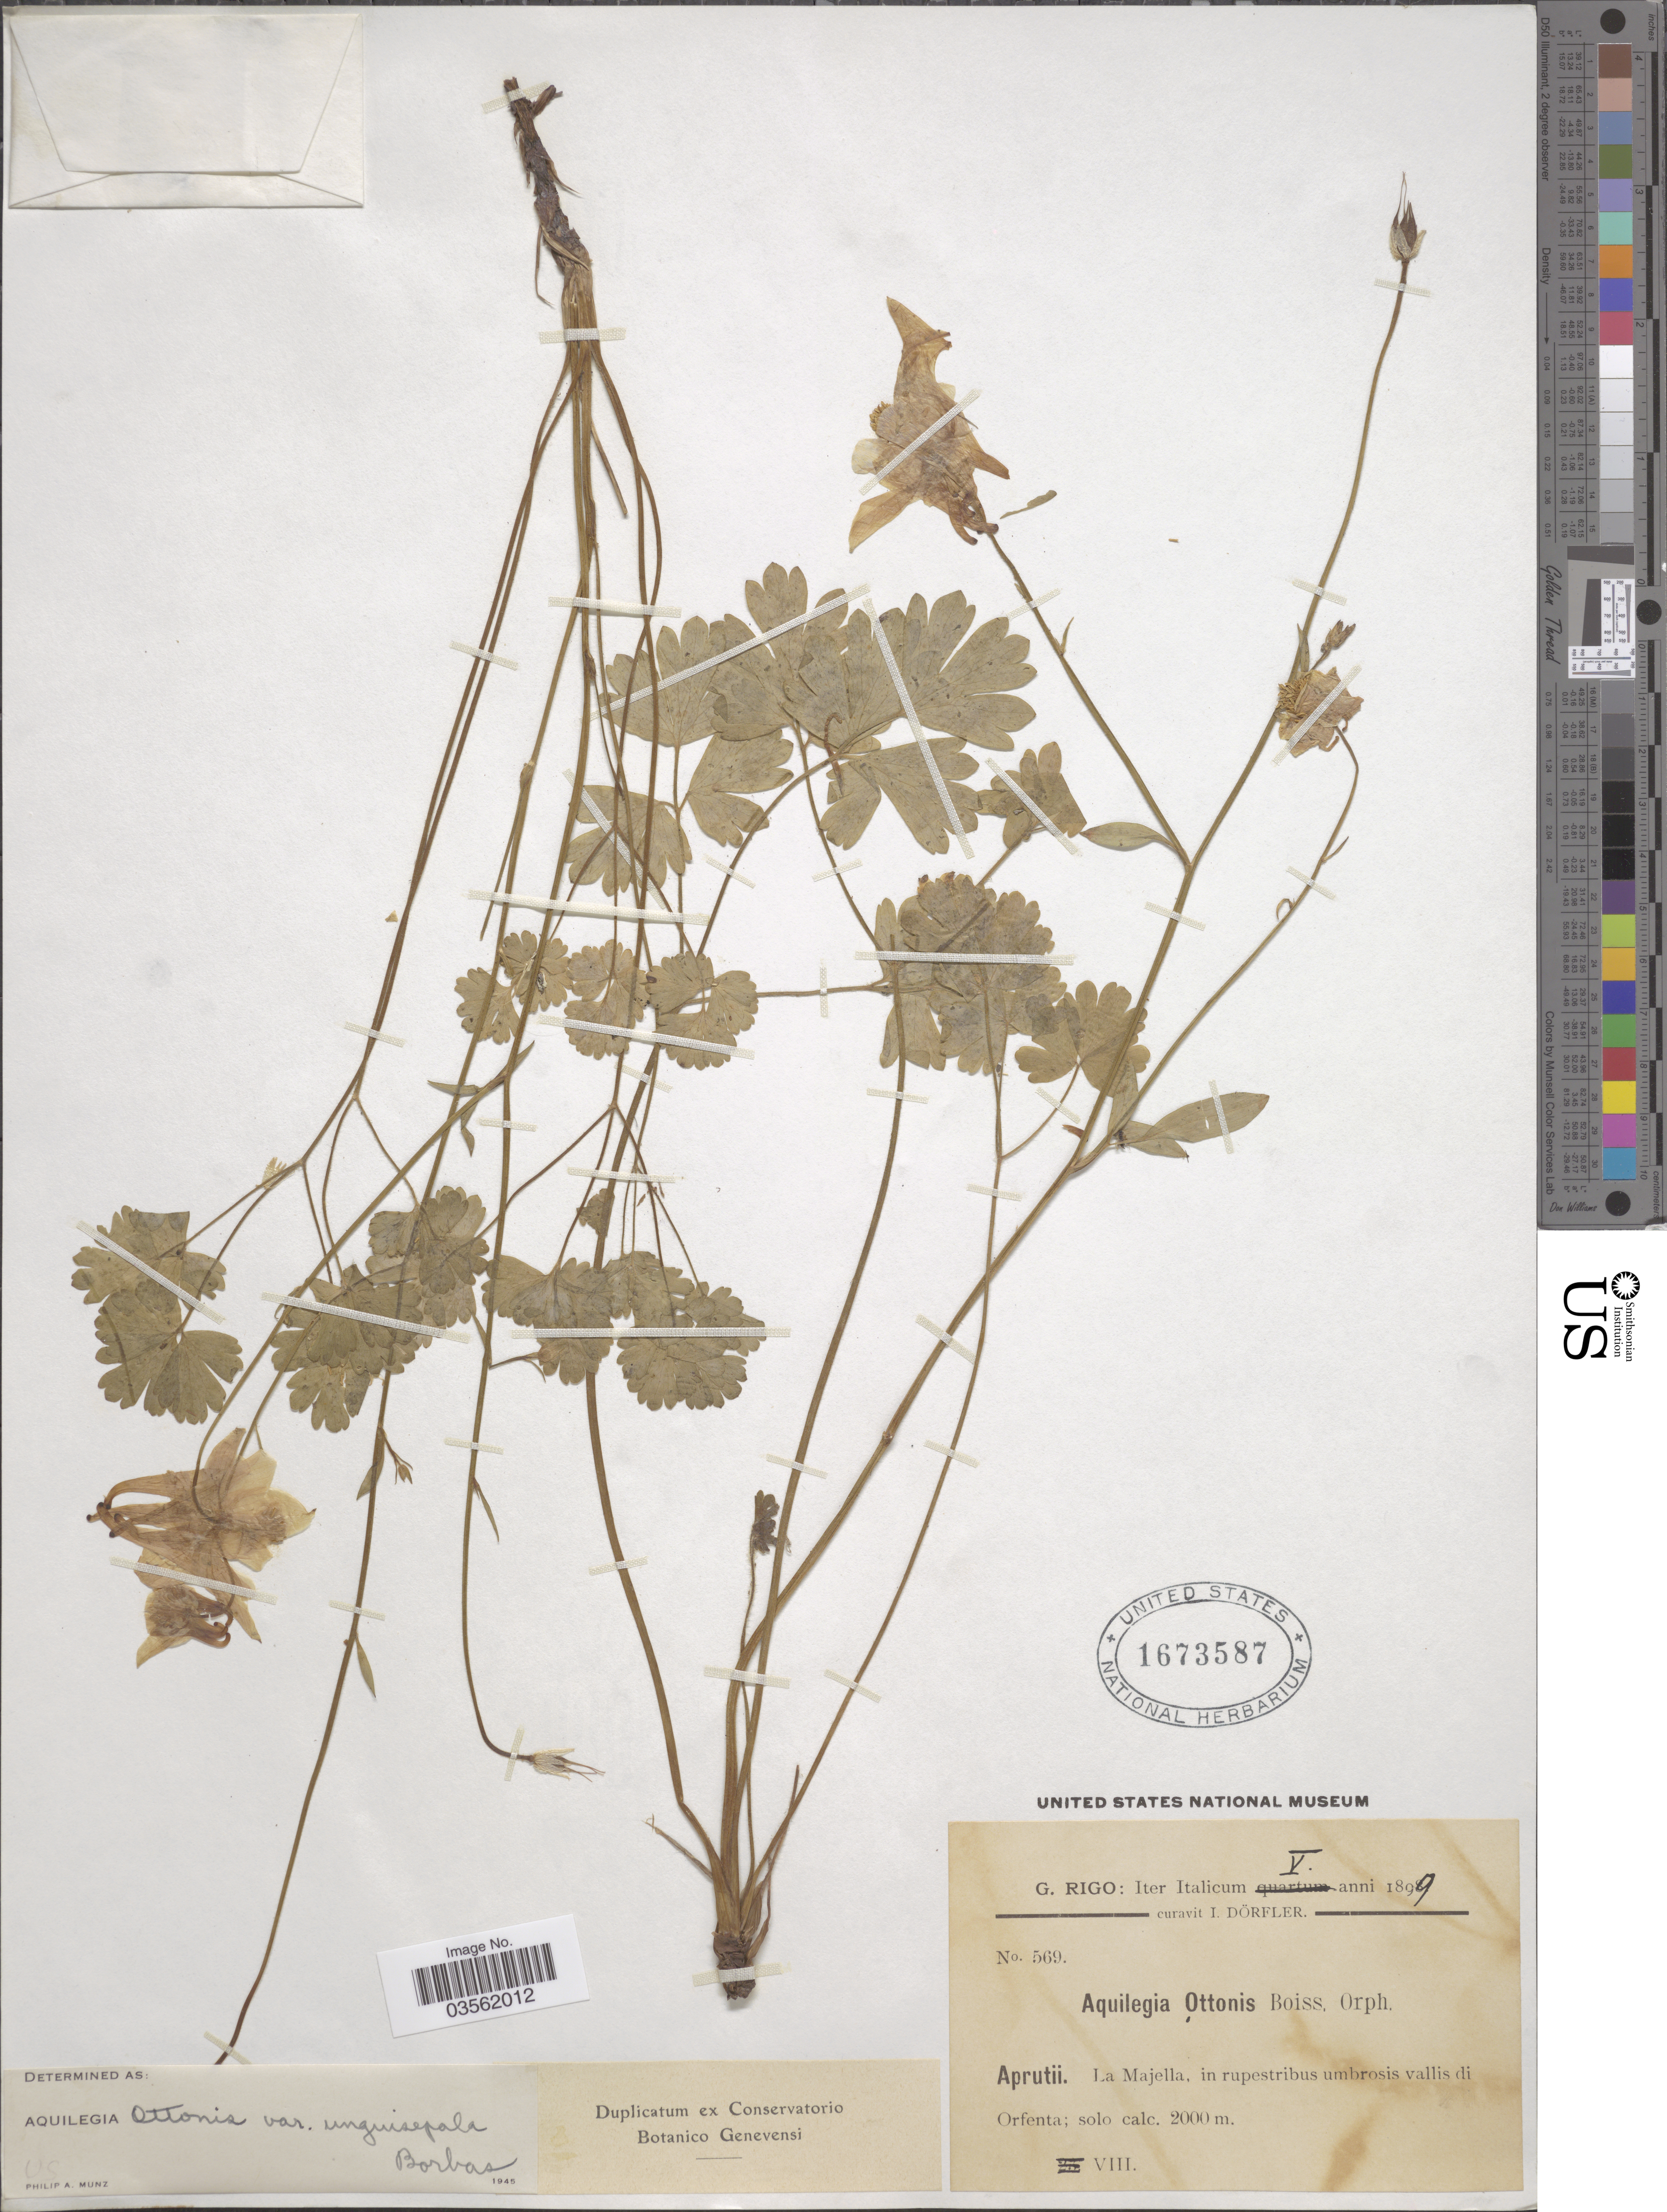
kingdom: Plantae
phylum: Tracheophyta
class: Magnoliopsida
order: Ranunculales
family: Ranunculaceae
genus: Aquilegia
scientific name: Aquilegia ottonis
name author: Orph. ex Boiss.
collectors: G. Rigo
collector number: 569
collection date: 1899-08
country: Italy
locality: Iter Italicum. Aprutii. La Majella, in rupestribus umbrosis vallis di Orfenta; solo calc.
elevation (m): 2000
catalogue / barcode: US 1673587